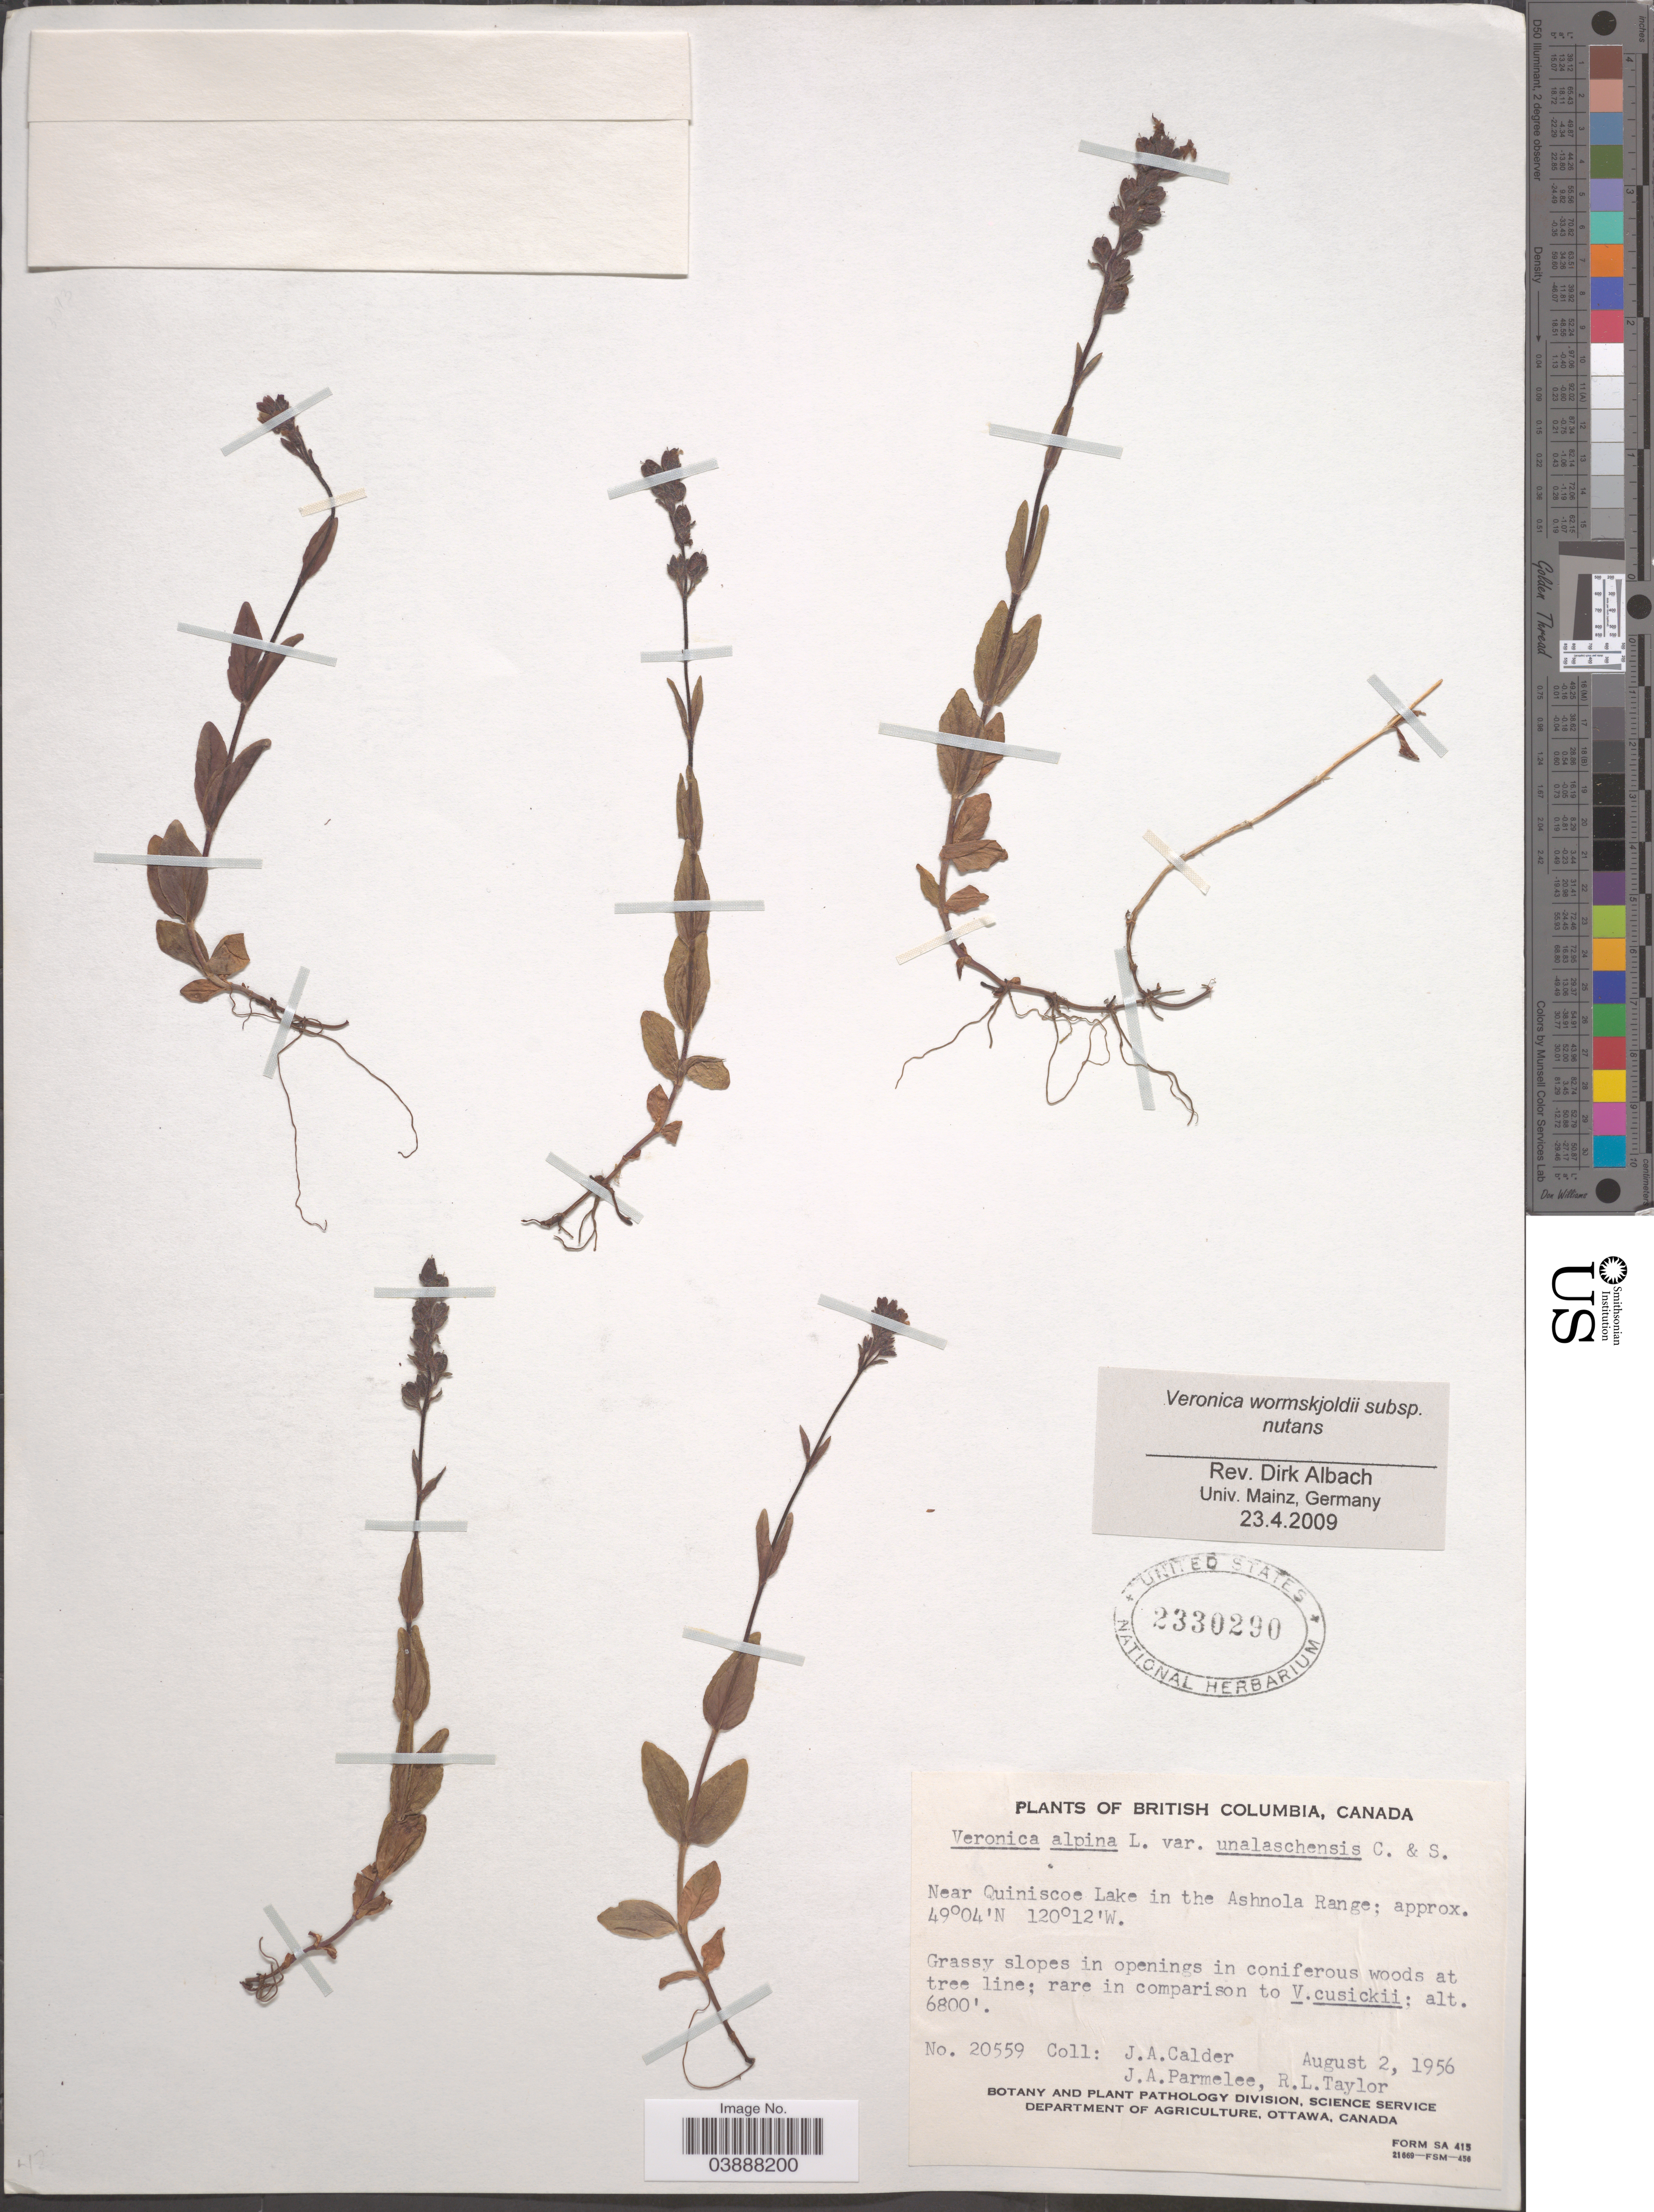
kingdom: Plantae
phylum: Tracheophyta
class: Magnoliopsida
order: Lamiales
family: Plantaginaceae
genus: Veronica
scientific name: Veronica wormskjoldii subsp. nutans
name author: (Bong.) Albach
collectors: J. A. Calder, J. A. Parmelee & R. Taylor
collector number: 20559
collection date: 1956-08-02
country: Canada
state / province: British Columbia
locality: Near Quiniscoe Lake in the Ashnola Range.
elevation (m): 2073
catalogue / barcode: US 2330290